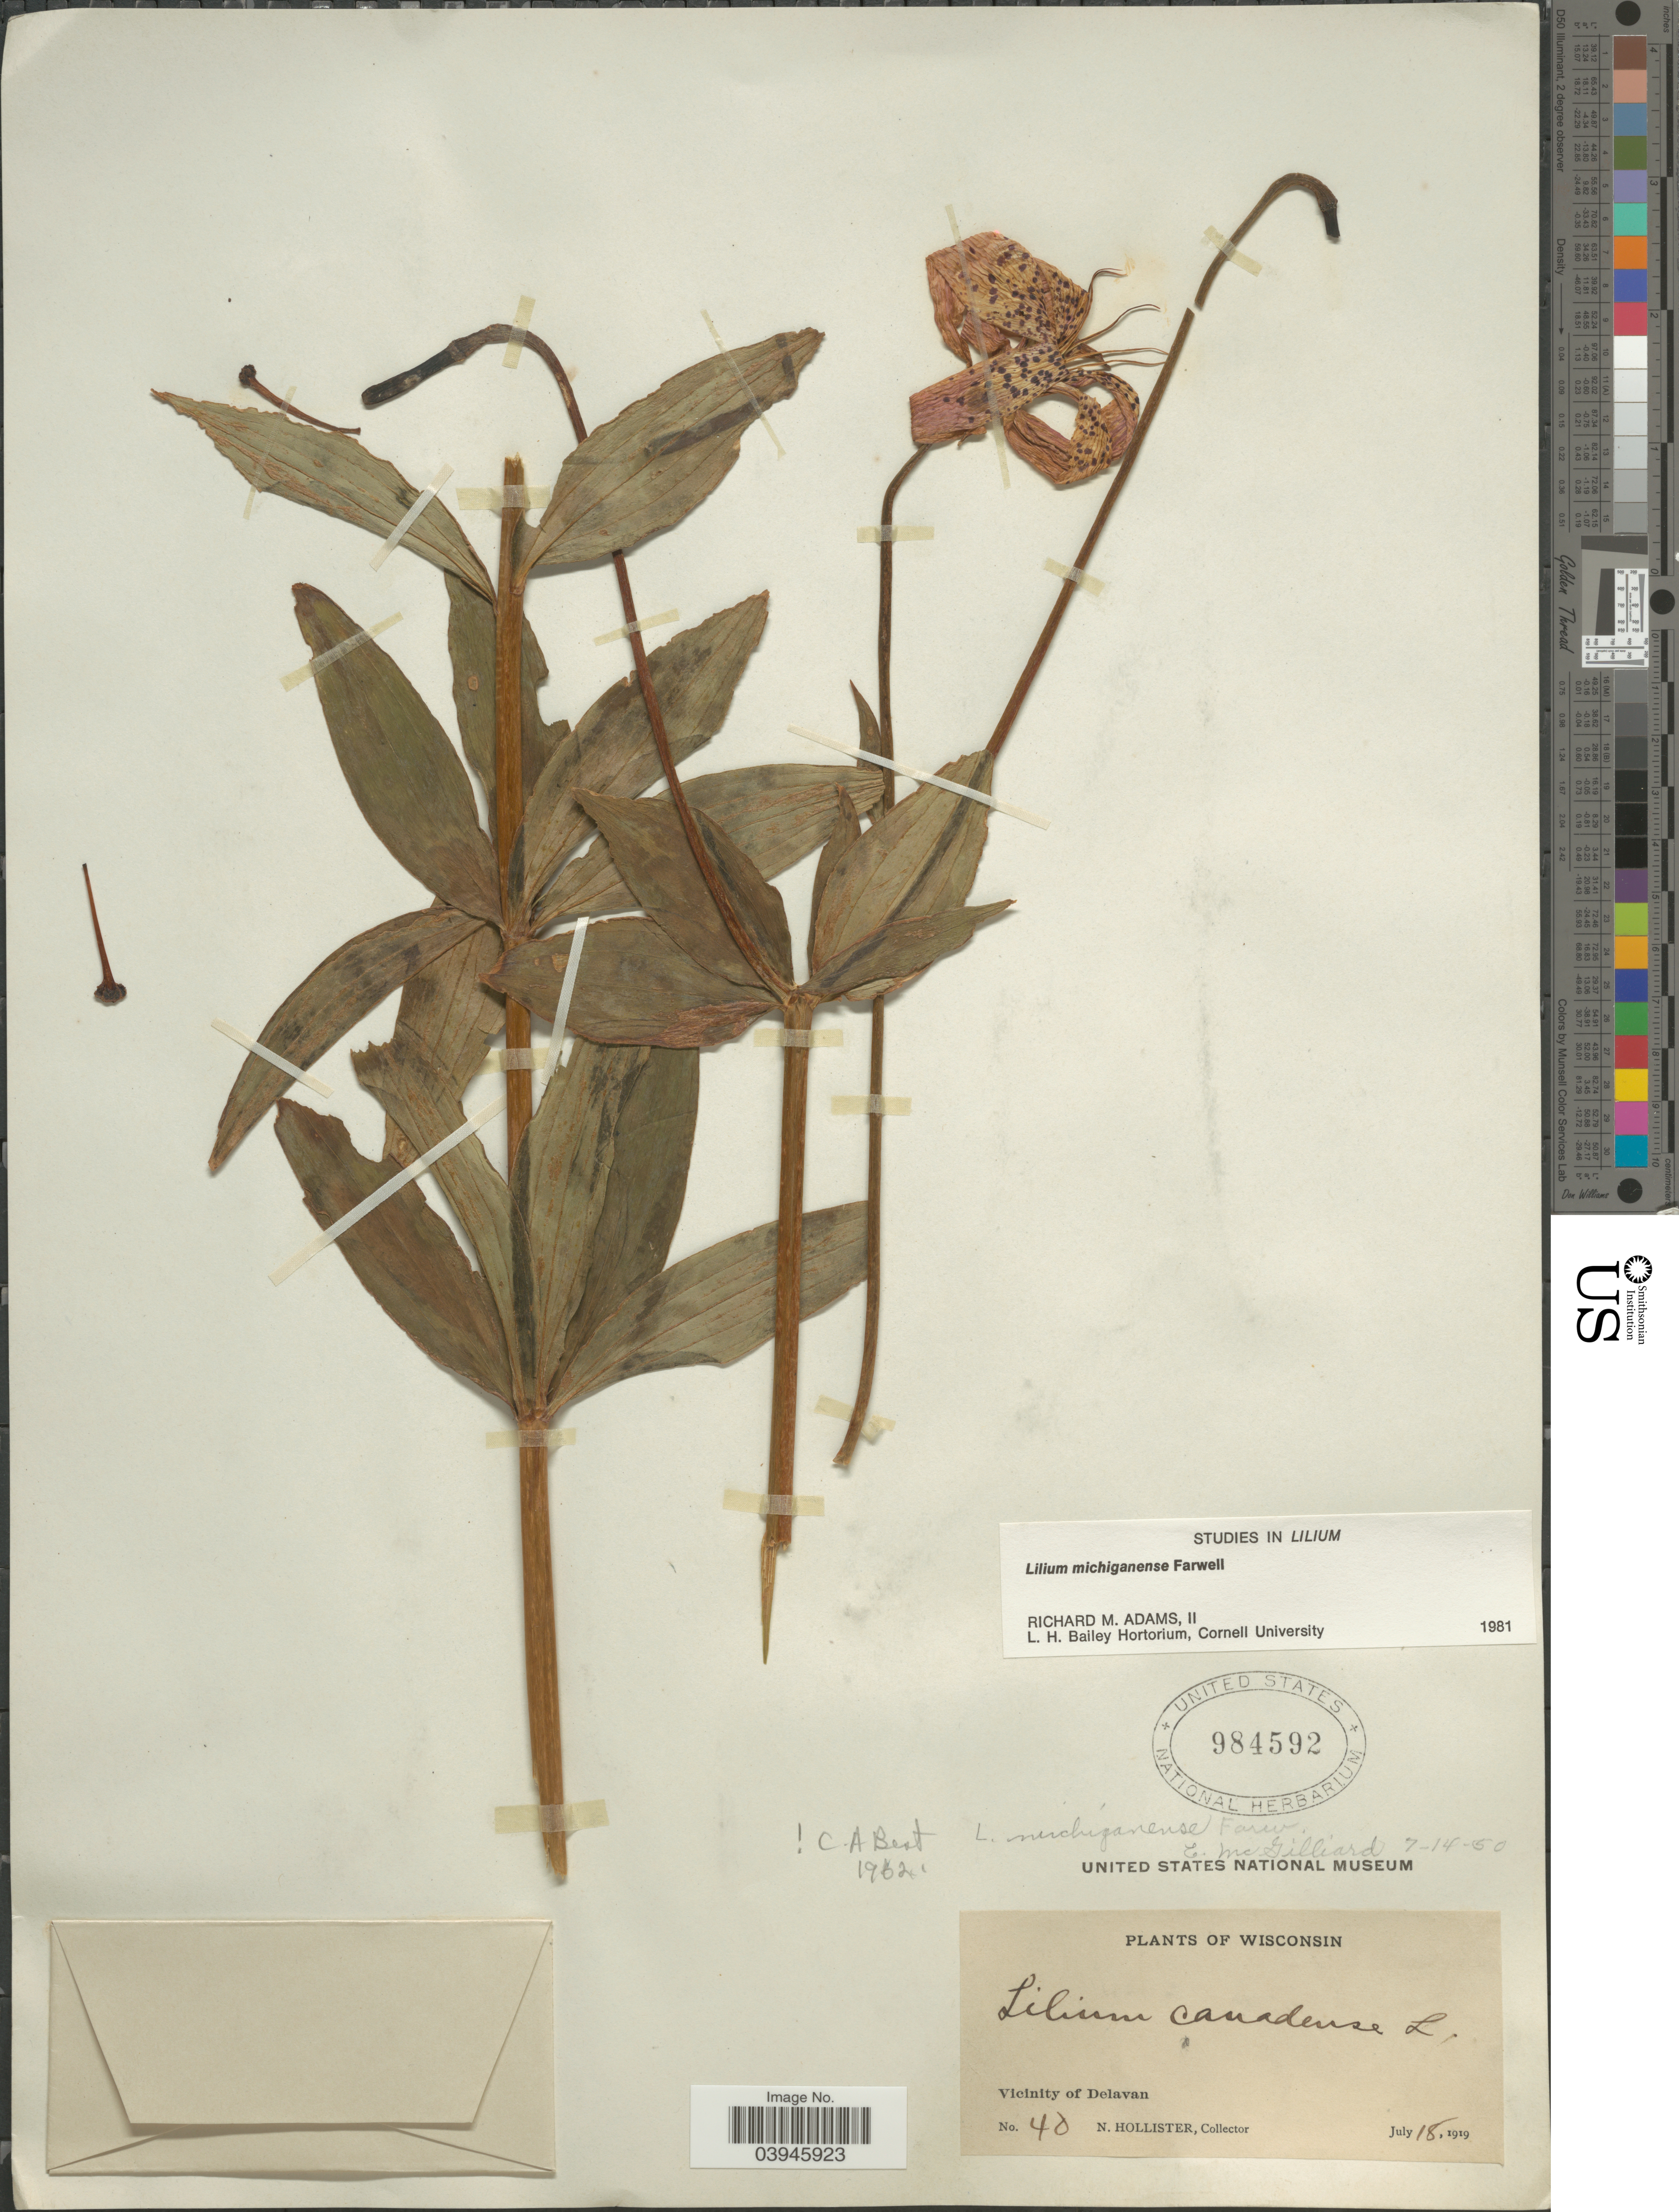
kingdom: Plantae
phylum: Tracheophyta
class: Liliopsida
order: Liliales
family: Liliaceae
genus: Lilium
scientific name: Lilium michiganense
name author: Farw.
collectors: N. Hollister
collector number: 40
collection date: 1919-07-18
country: United States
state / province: Wisconsin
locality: Vicinity of Delavan.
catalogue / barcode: US 984592